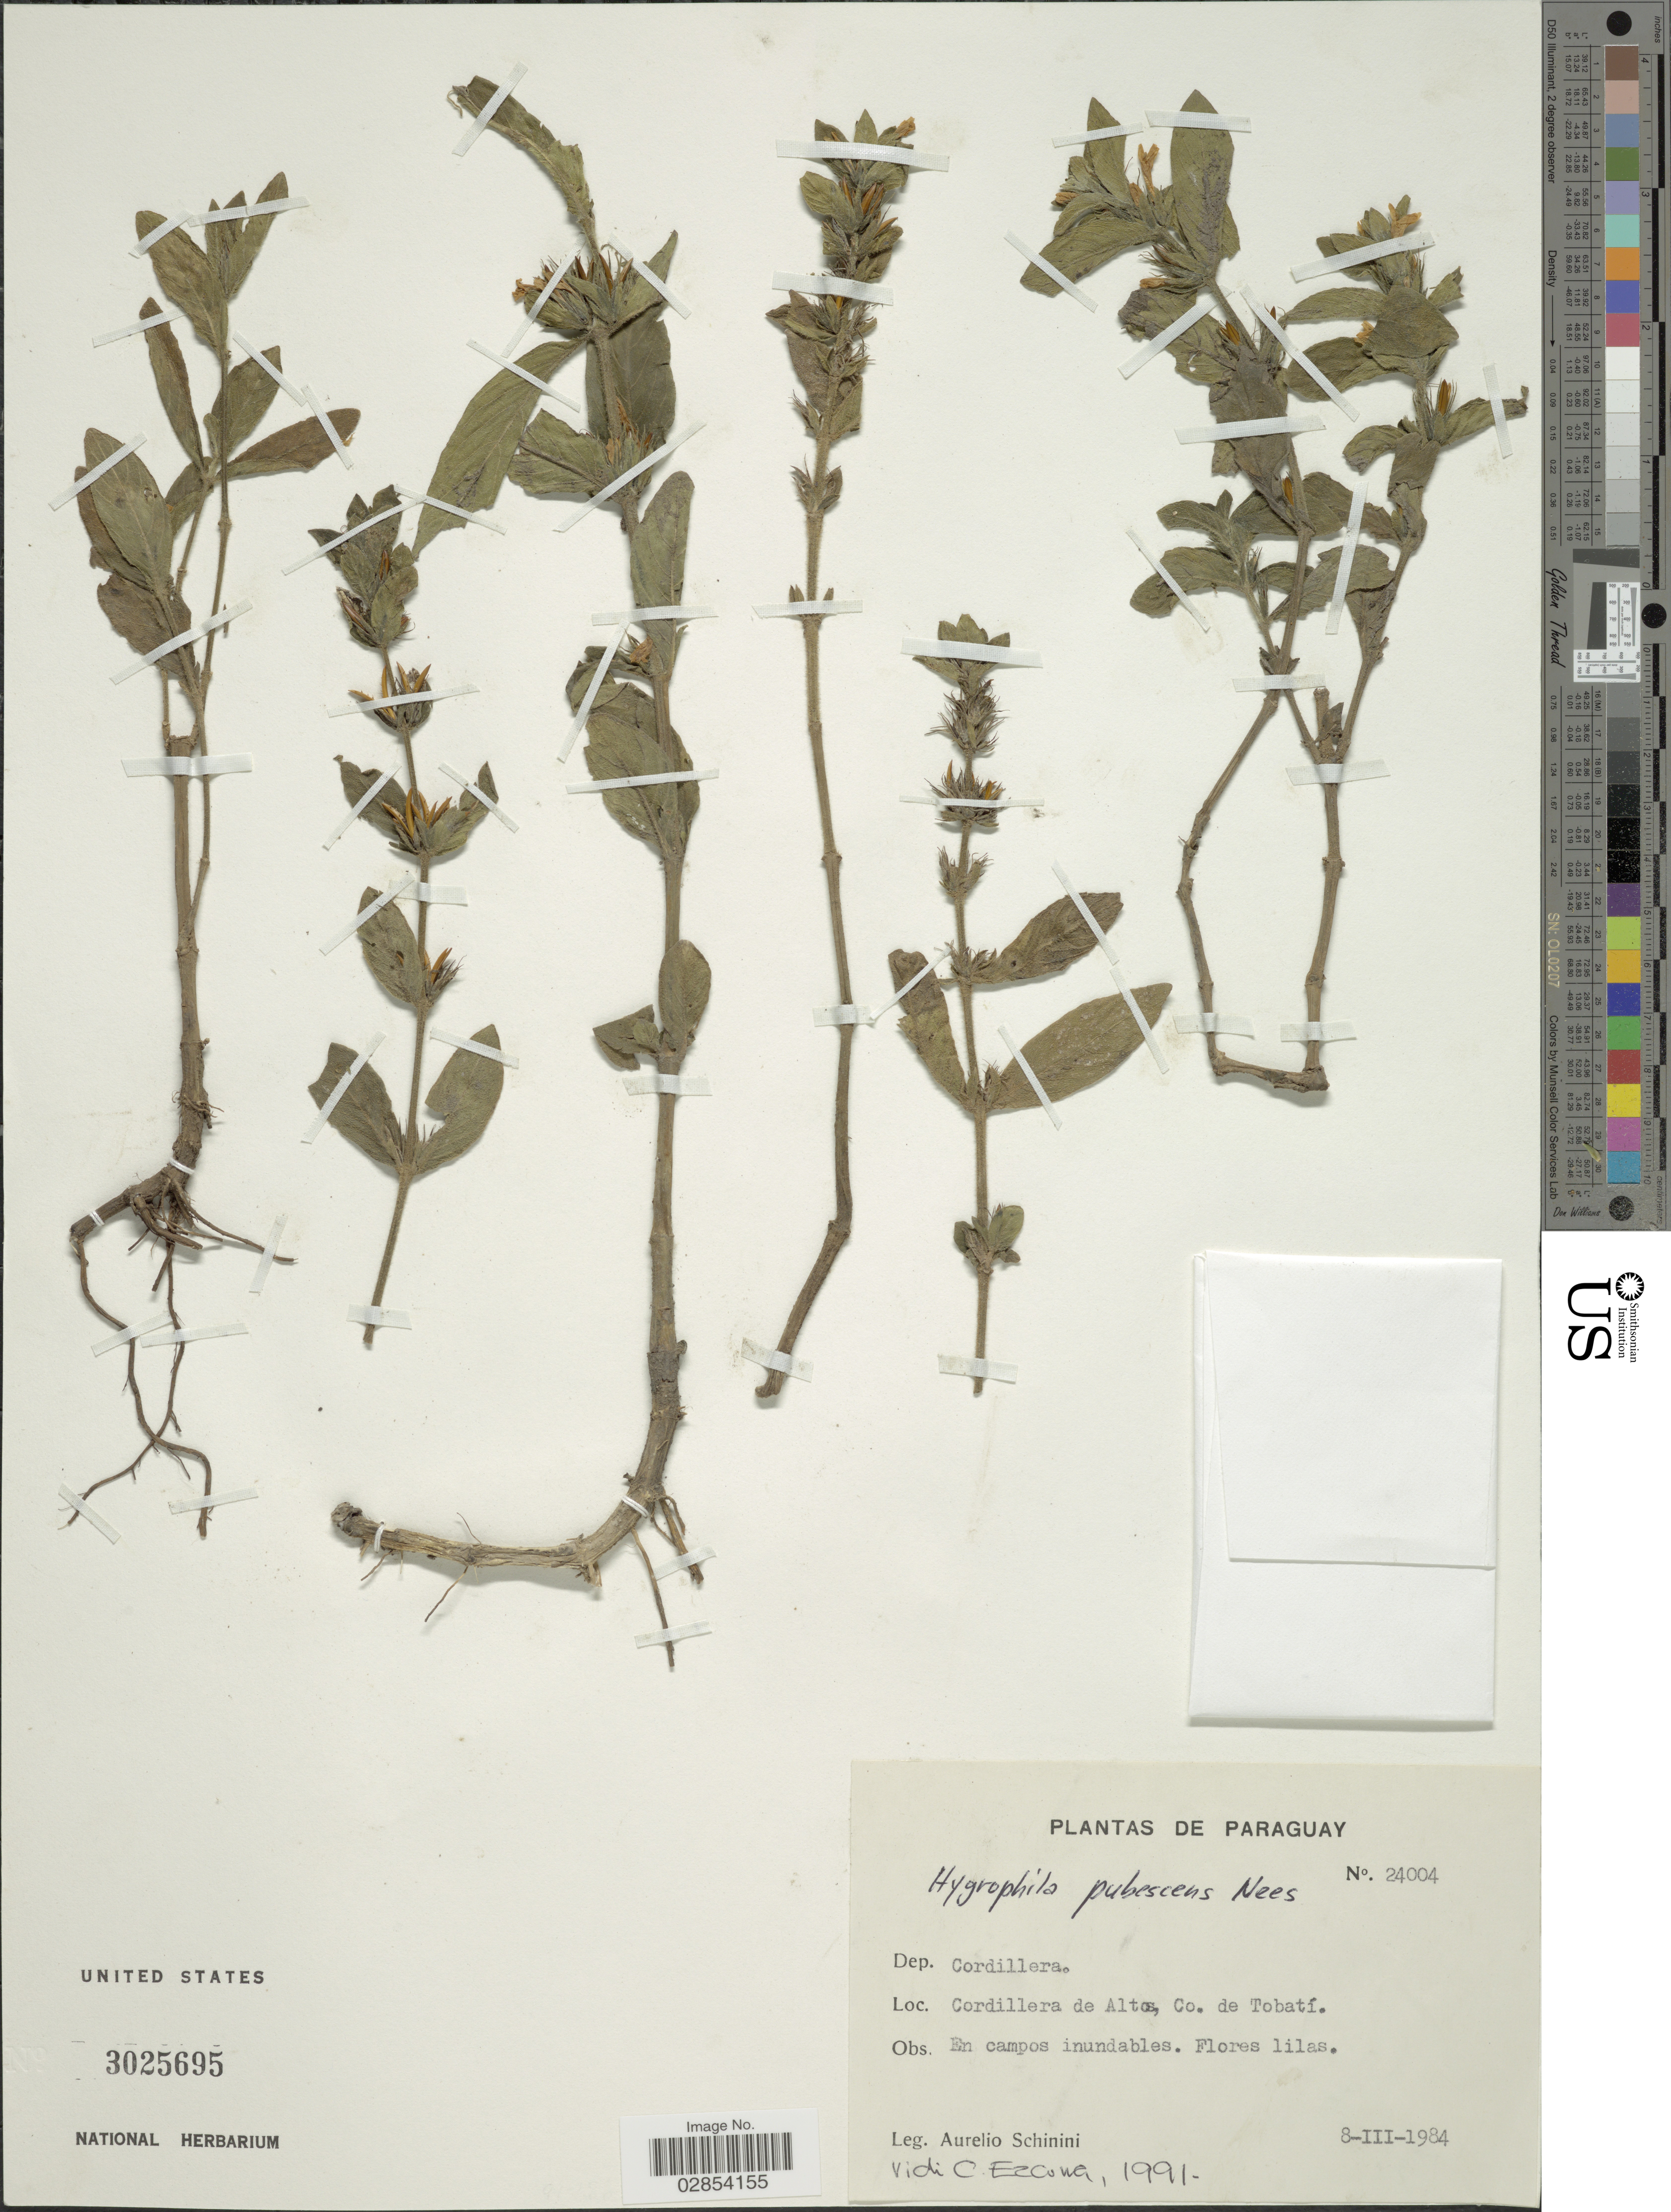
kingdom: Plantae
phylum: Tracheophyta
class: Magnoliopsida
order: Lamiales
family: Acanthaceae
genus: Hygrophila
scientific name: Hygrophila pubescens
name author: Nees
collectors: A. Schinini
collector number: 24004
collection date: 1984-03-08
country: Paraguay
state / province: Cordillera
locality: Dep. Cordillera. Cordillera de Altos, Co. de Tobatí.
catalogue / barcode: US 3025695